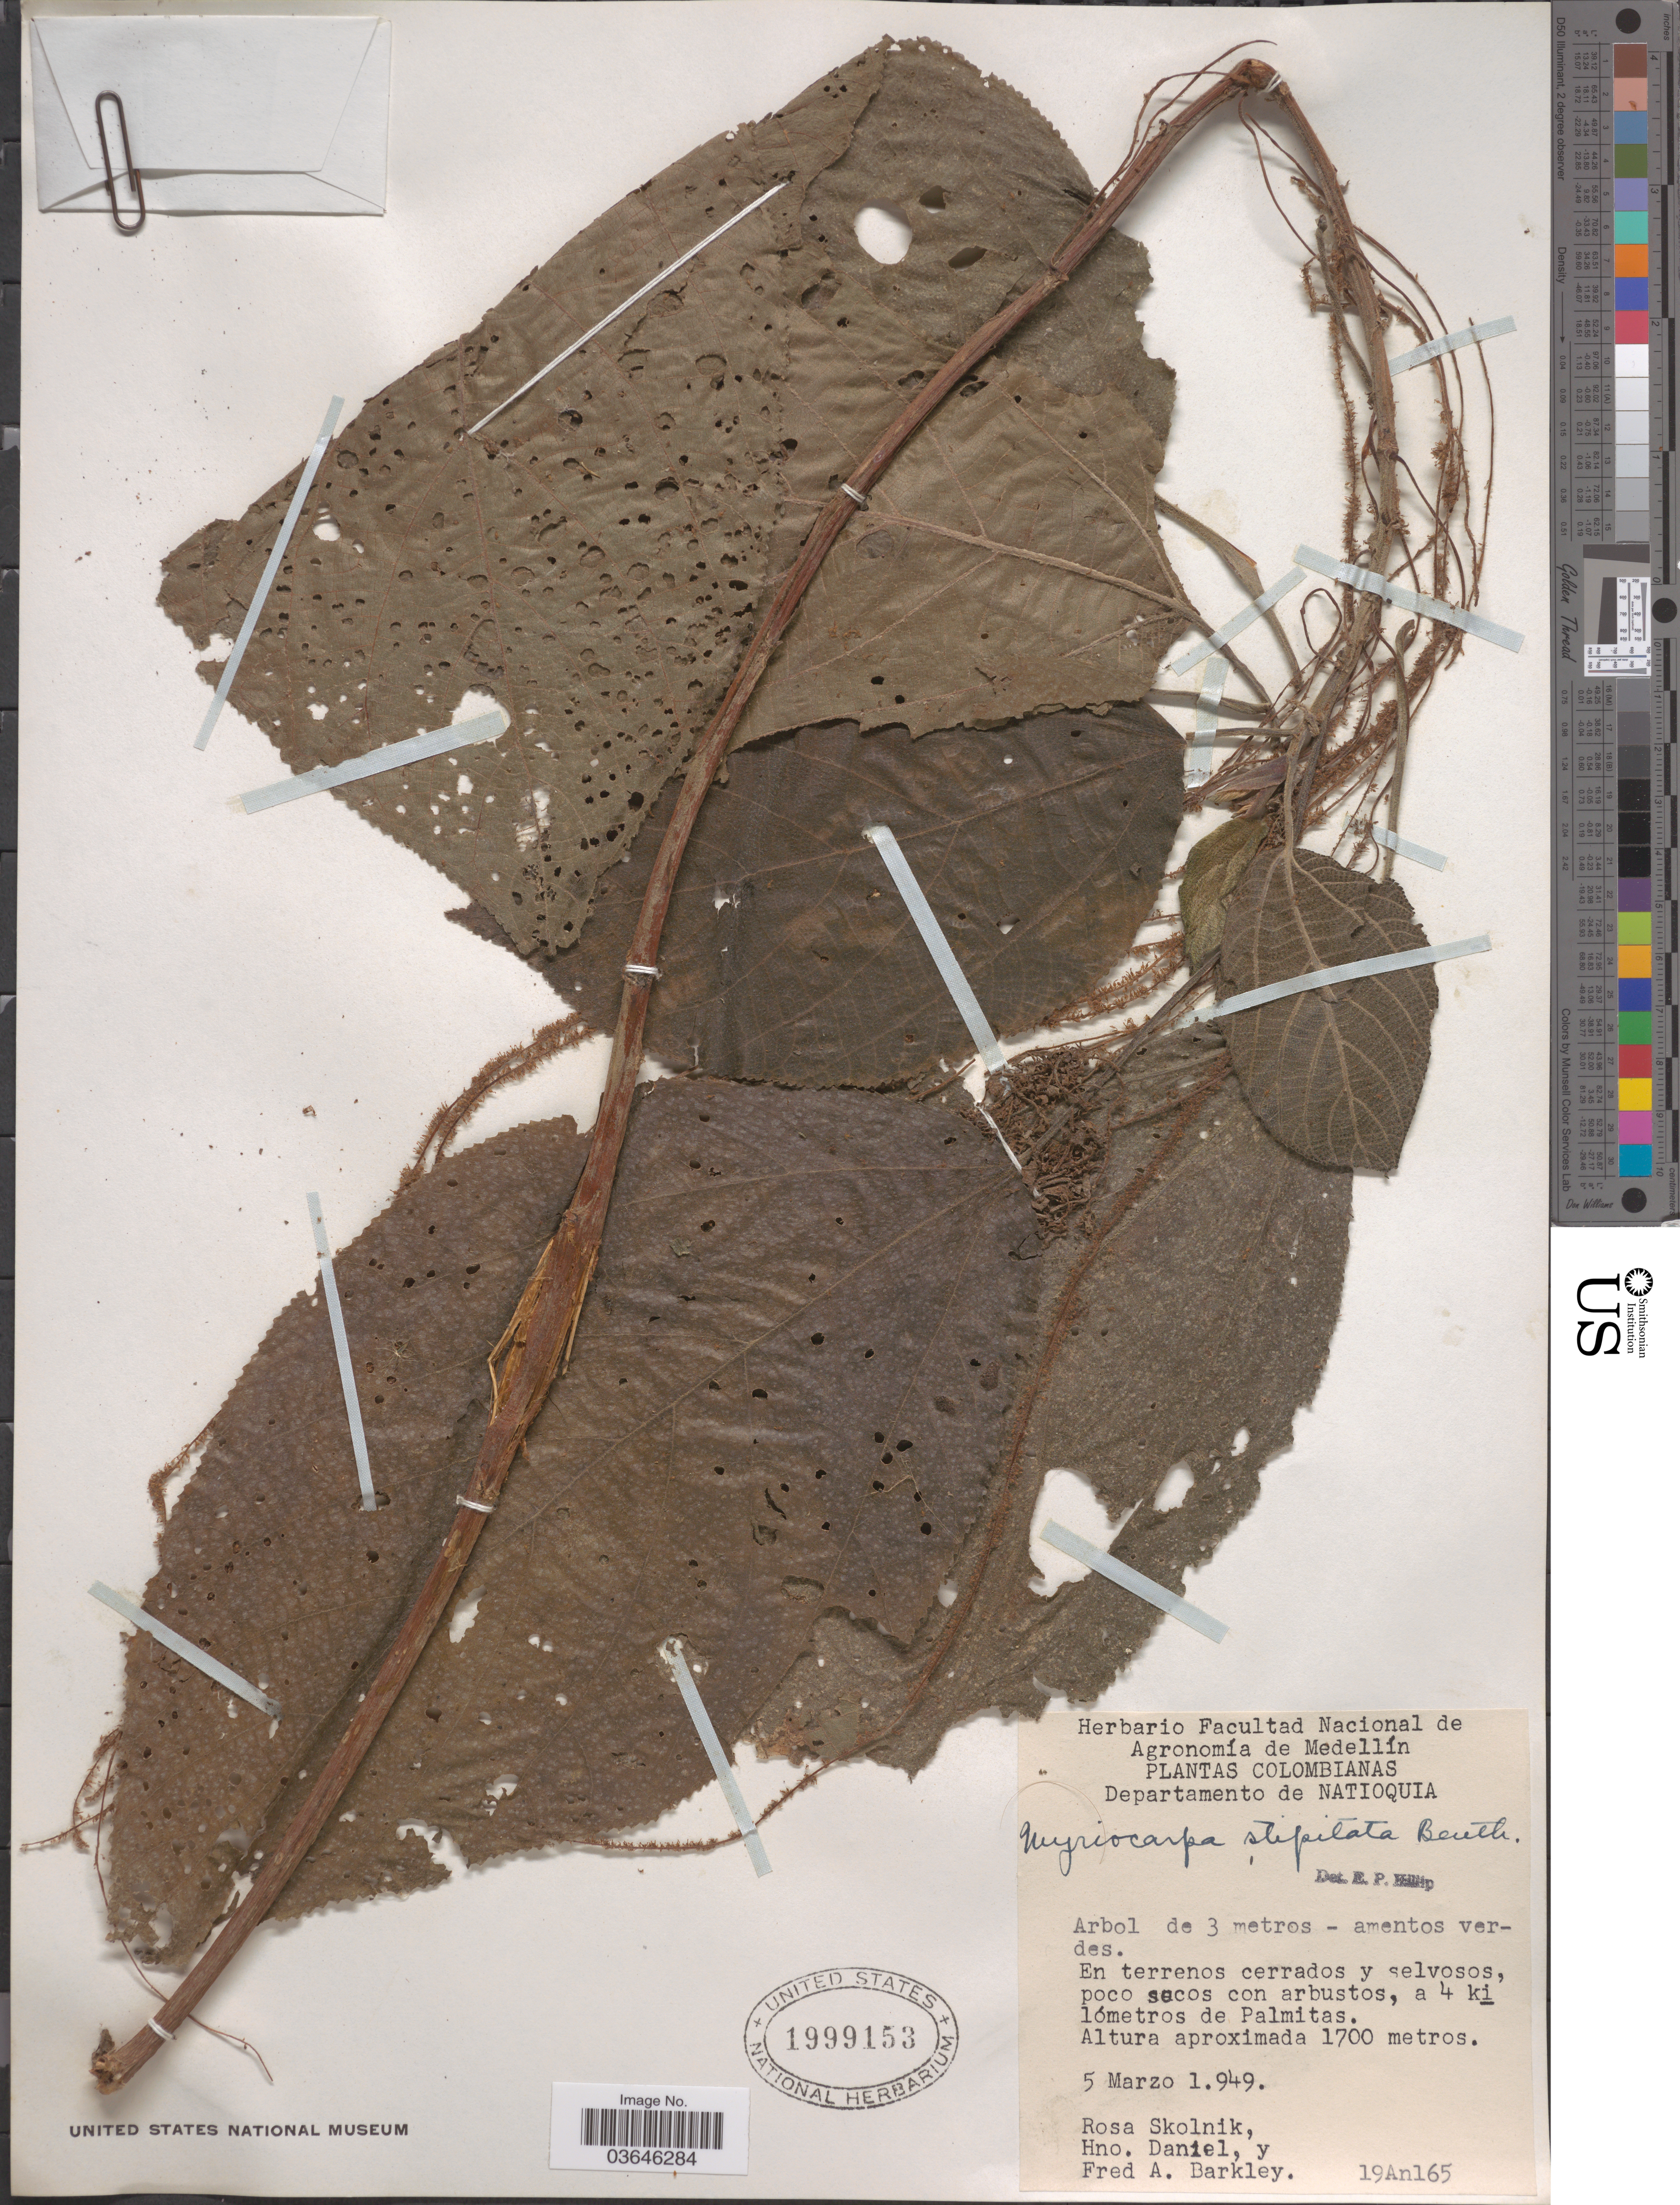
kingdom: Plantae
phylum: Tracheophyta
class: Magnoliopsida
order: Rosales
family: Urticaceae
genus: Myriocarpa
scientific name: Myriocarpa stipitata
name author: Benth.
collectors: R. Skolnik, H. Daniel & F. A. Barkley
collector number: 19An165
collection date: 1949-03-05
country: Colombia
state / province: Antioquia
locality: Departamento de Natioquia. En terrenos cerrados y selvosos, poco sacos con arbustos, a 4 kilómetros de Palmitas.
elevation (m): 1700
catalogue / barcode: US 1999153